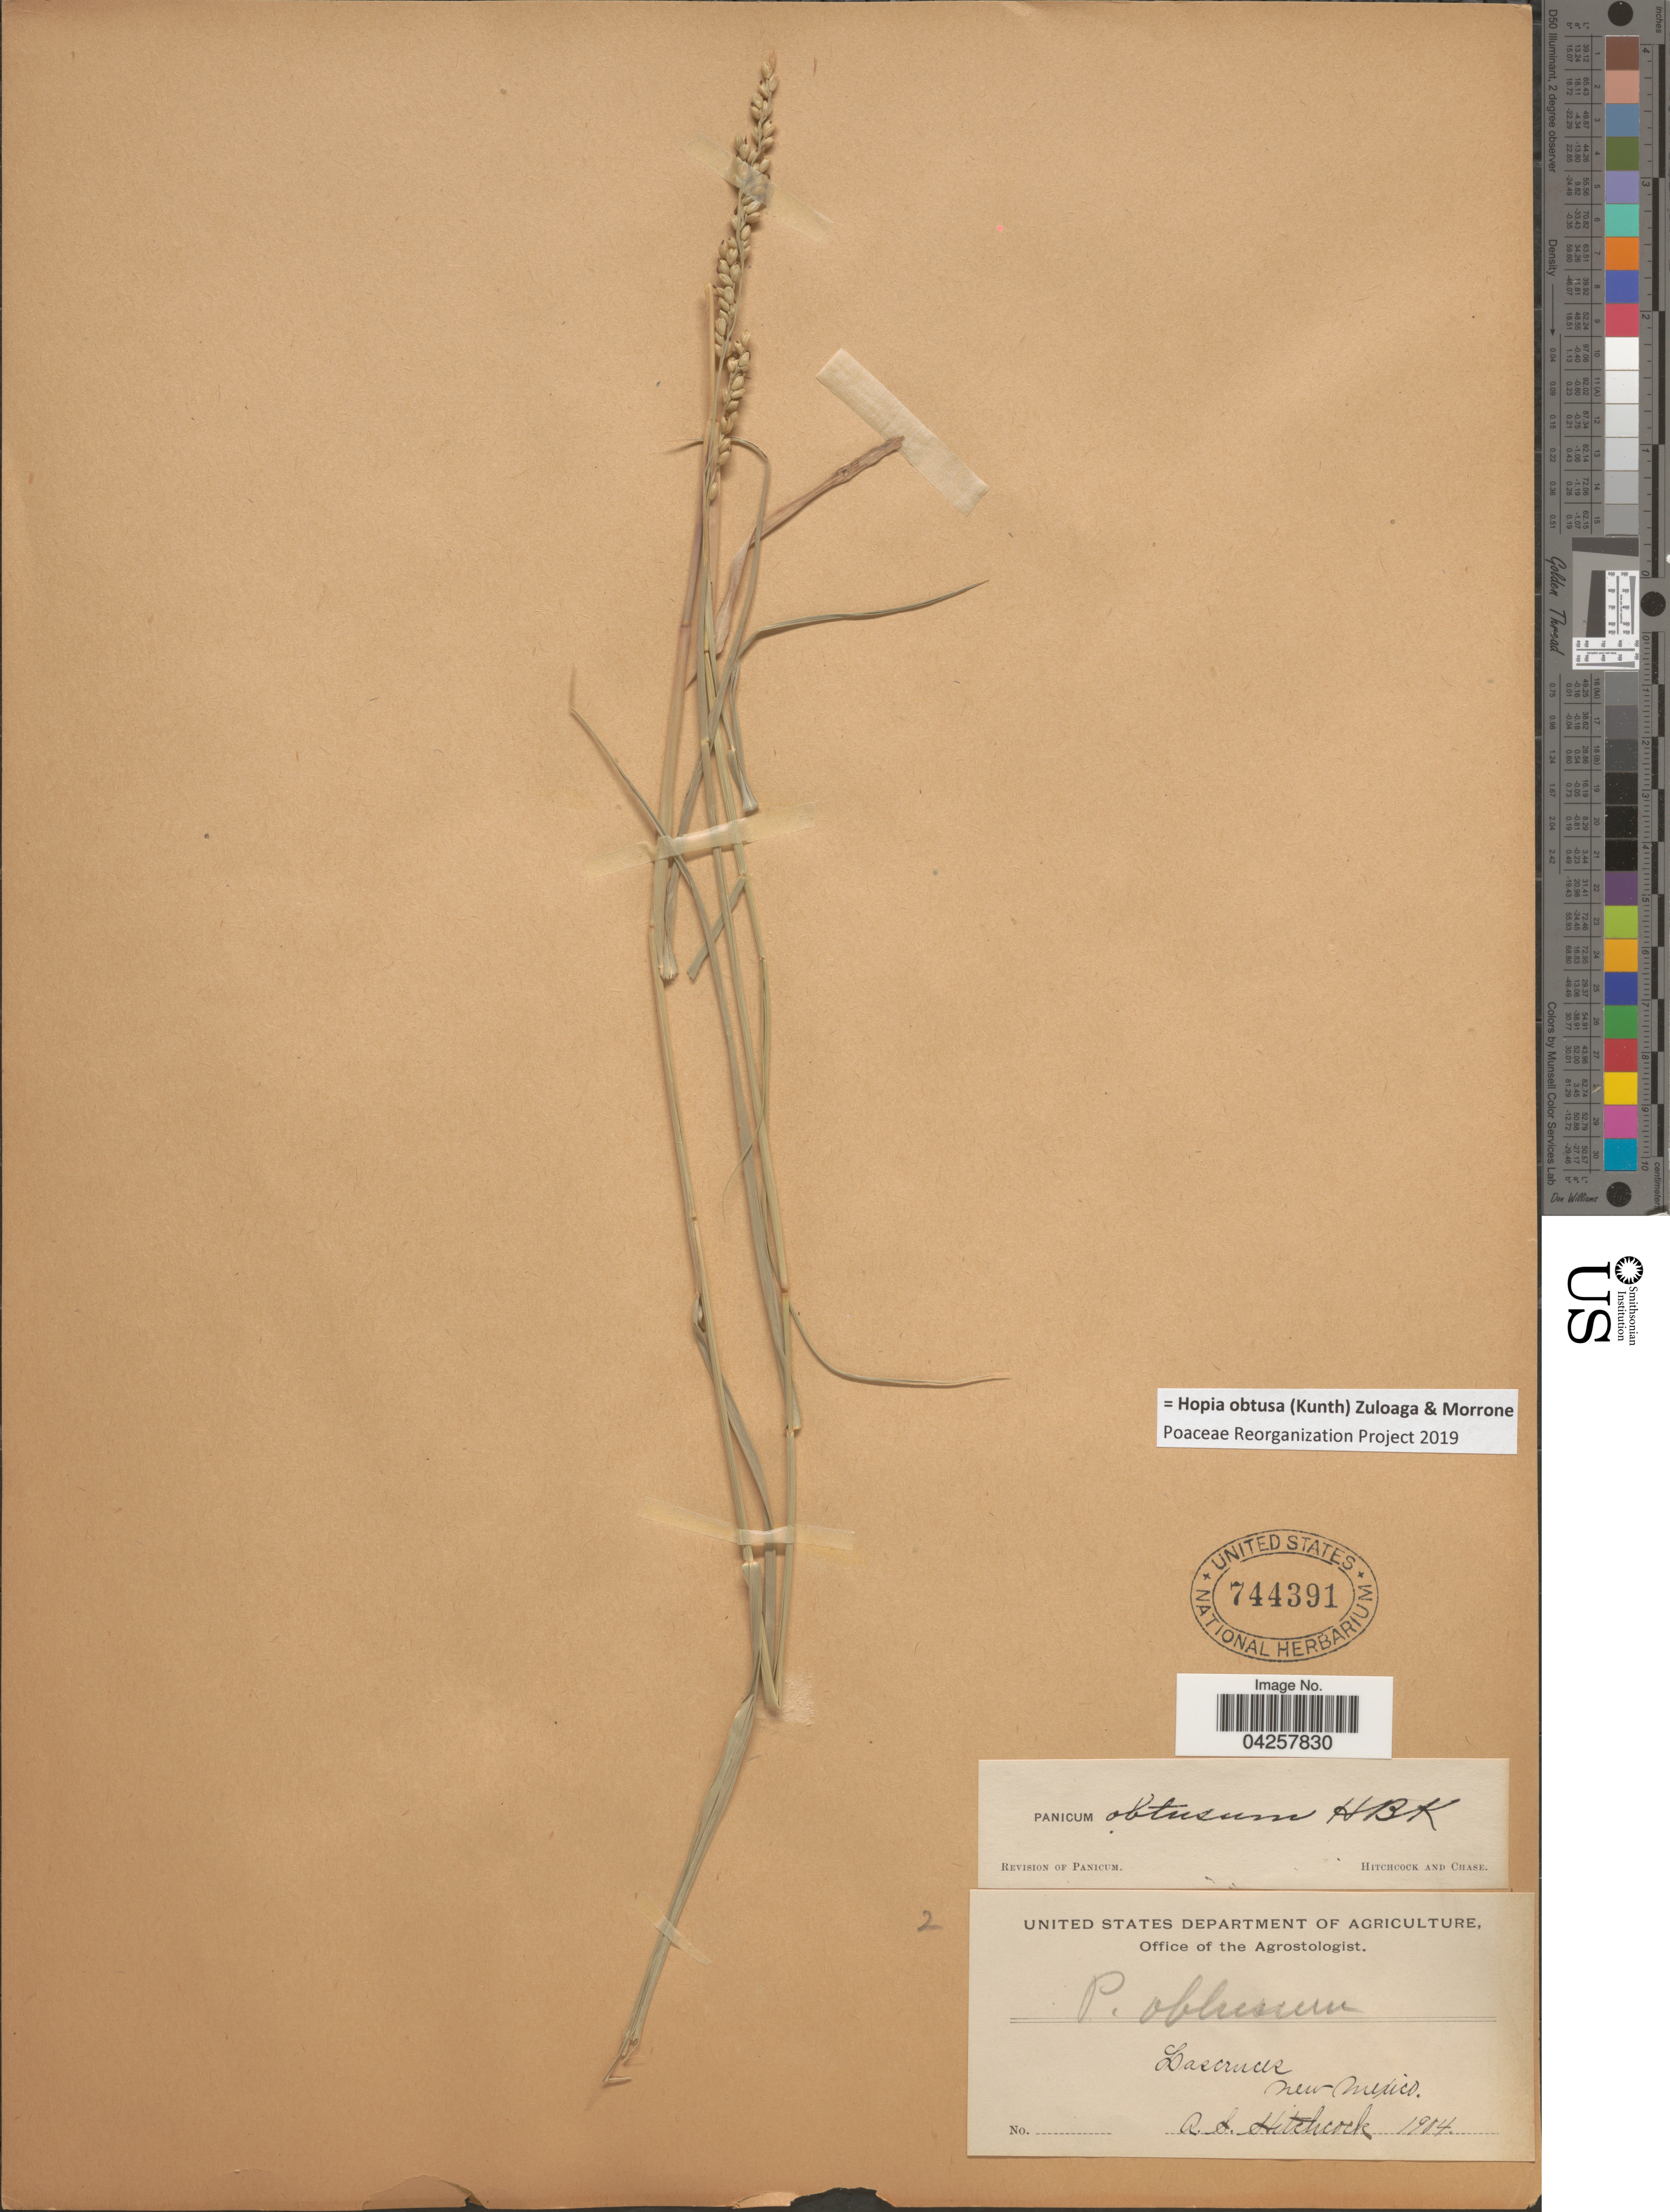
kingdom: Plantae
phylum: Tracheophyta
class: Liliopsida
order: Poales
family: Poaceae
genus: Hopia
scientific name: Hopia obtusa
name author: (Kunth) Zuloaga & Morrone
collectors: A. S. Hitchcock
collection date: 1904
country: United States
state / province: New Mexico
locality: Lascruces.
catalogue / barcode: US 744391